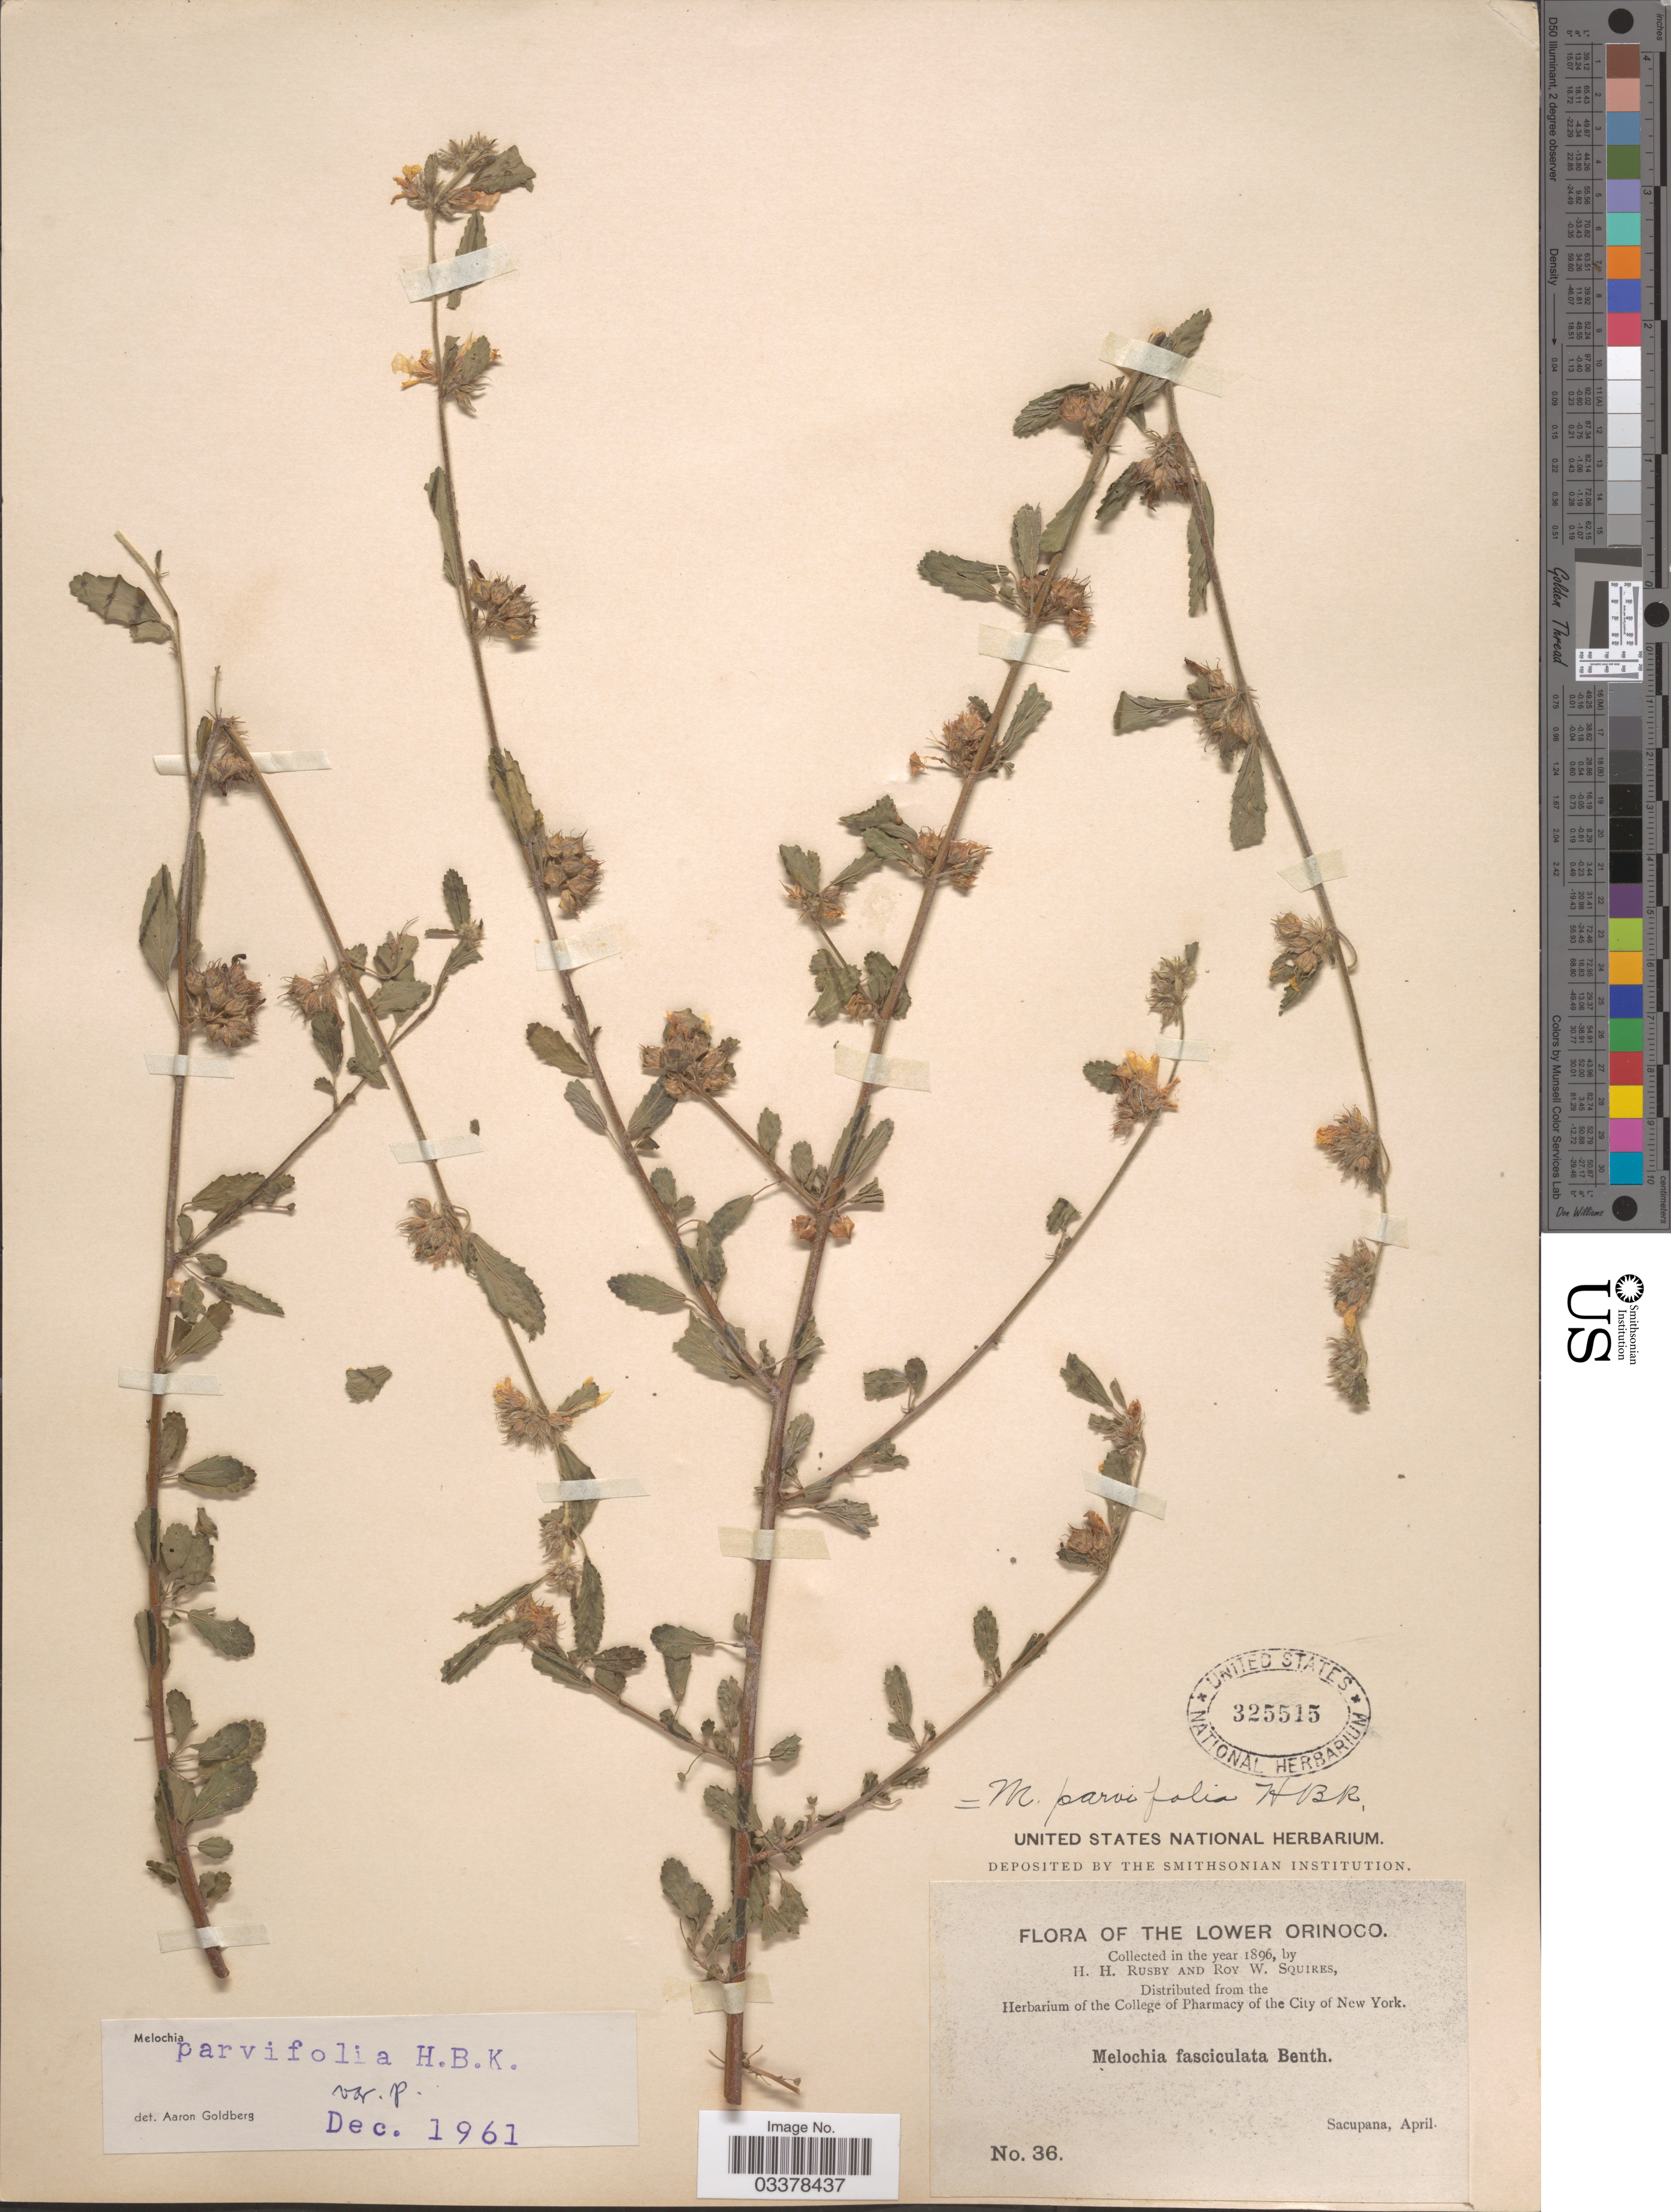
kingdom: Plantae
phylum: Tracheophyta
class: Magnoliopsida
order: Malvales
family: Malvaceae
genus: Melochia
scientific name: Melochia parvifolia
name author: Kunth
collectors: H. H. Rusby & R. Squires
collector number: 36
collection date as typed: April 1896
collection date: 1896-04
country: Venezuela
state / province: Delta Amacuro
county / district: Antonio Díaz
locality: Lower Orinoco, Sacupana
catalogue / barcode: US 325515